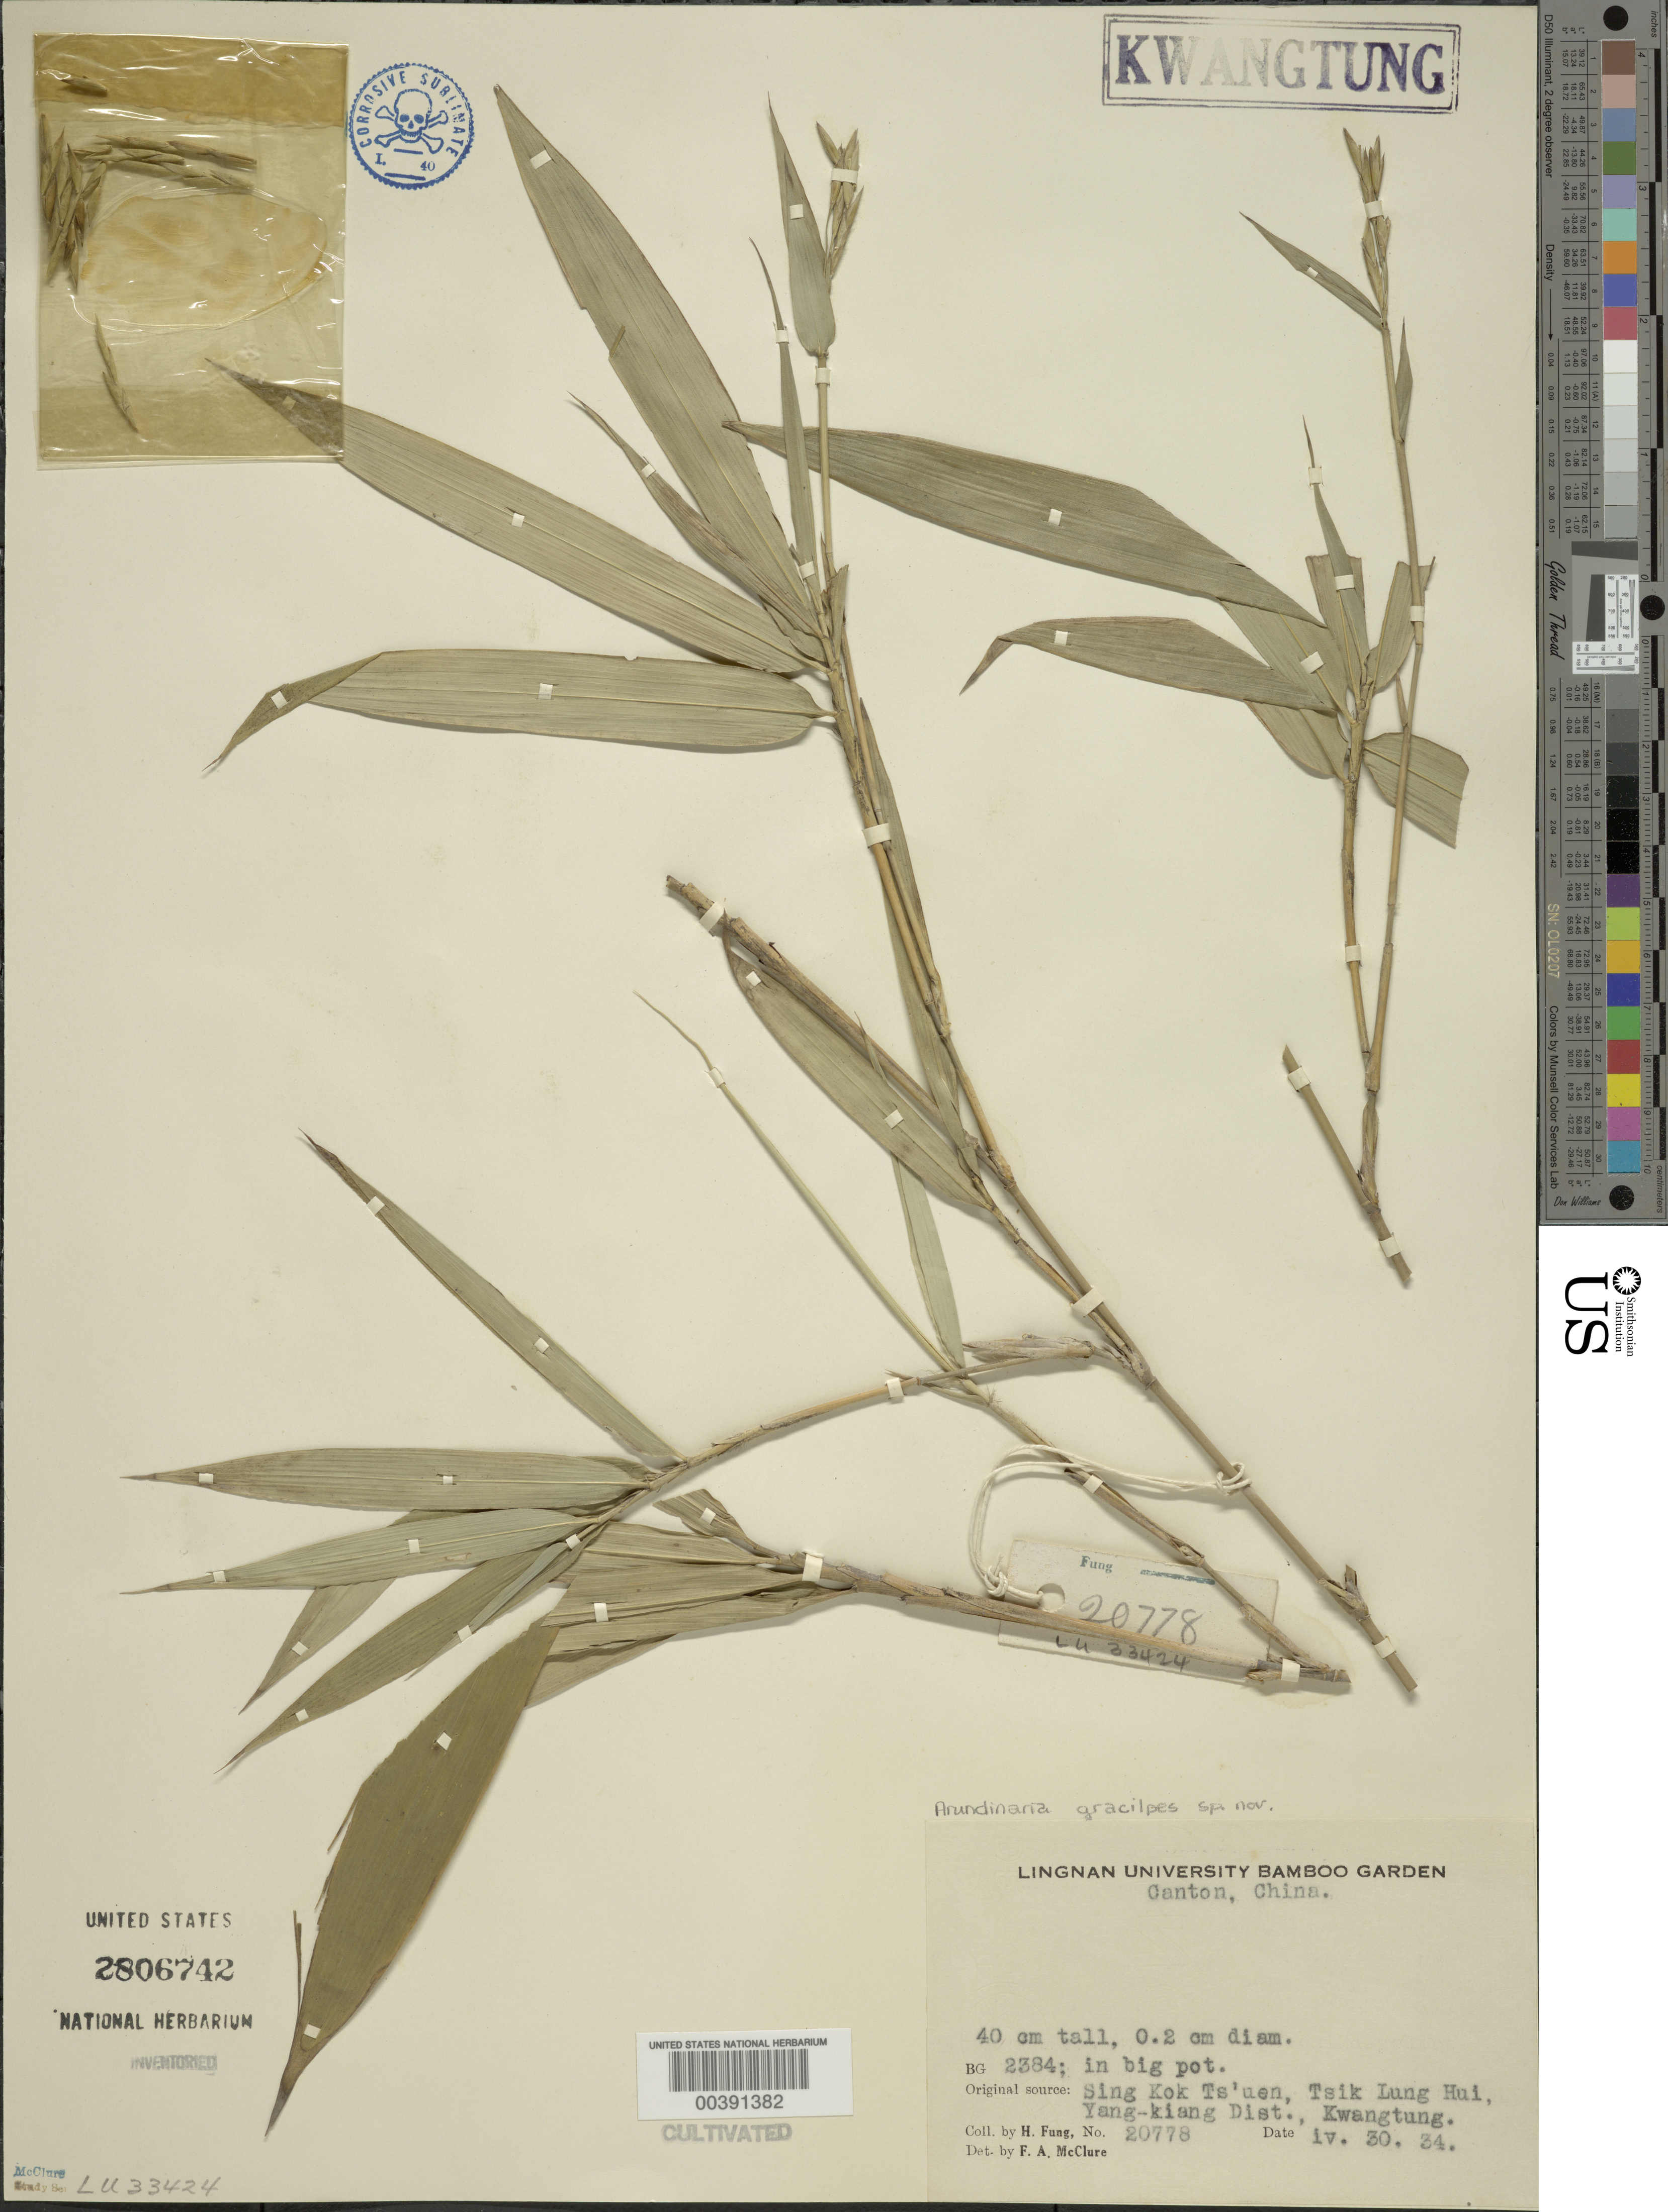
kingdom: Plantae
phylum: Tracheophyta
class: Liliopsida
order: Poales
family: Poaceae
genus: Arundinaria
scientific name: Arundinaria sp.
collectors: H. L. Fung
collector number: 20778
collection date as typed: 30 Apr 1934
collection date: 1934-04-30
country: China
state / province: Guangdong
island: Honam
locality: Lingnan univ. bg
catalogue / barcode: US 2806742